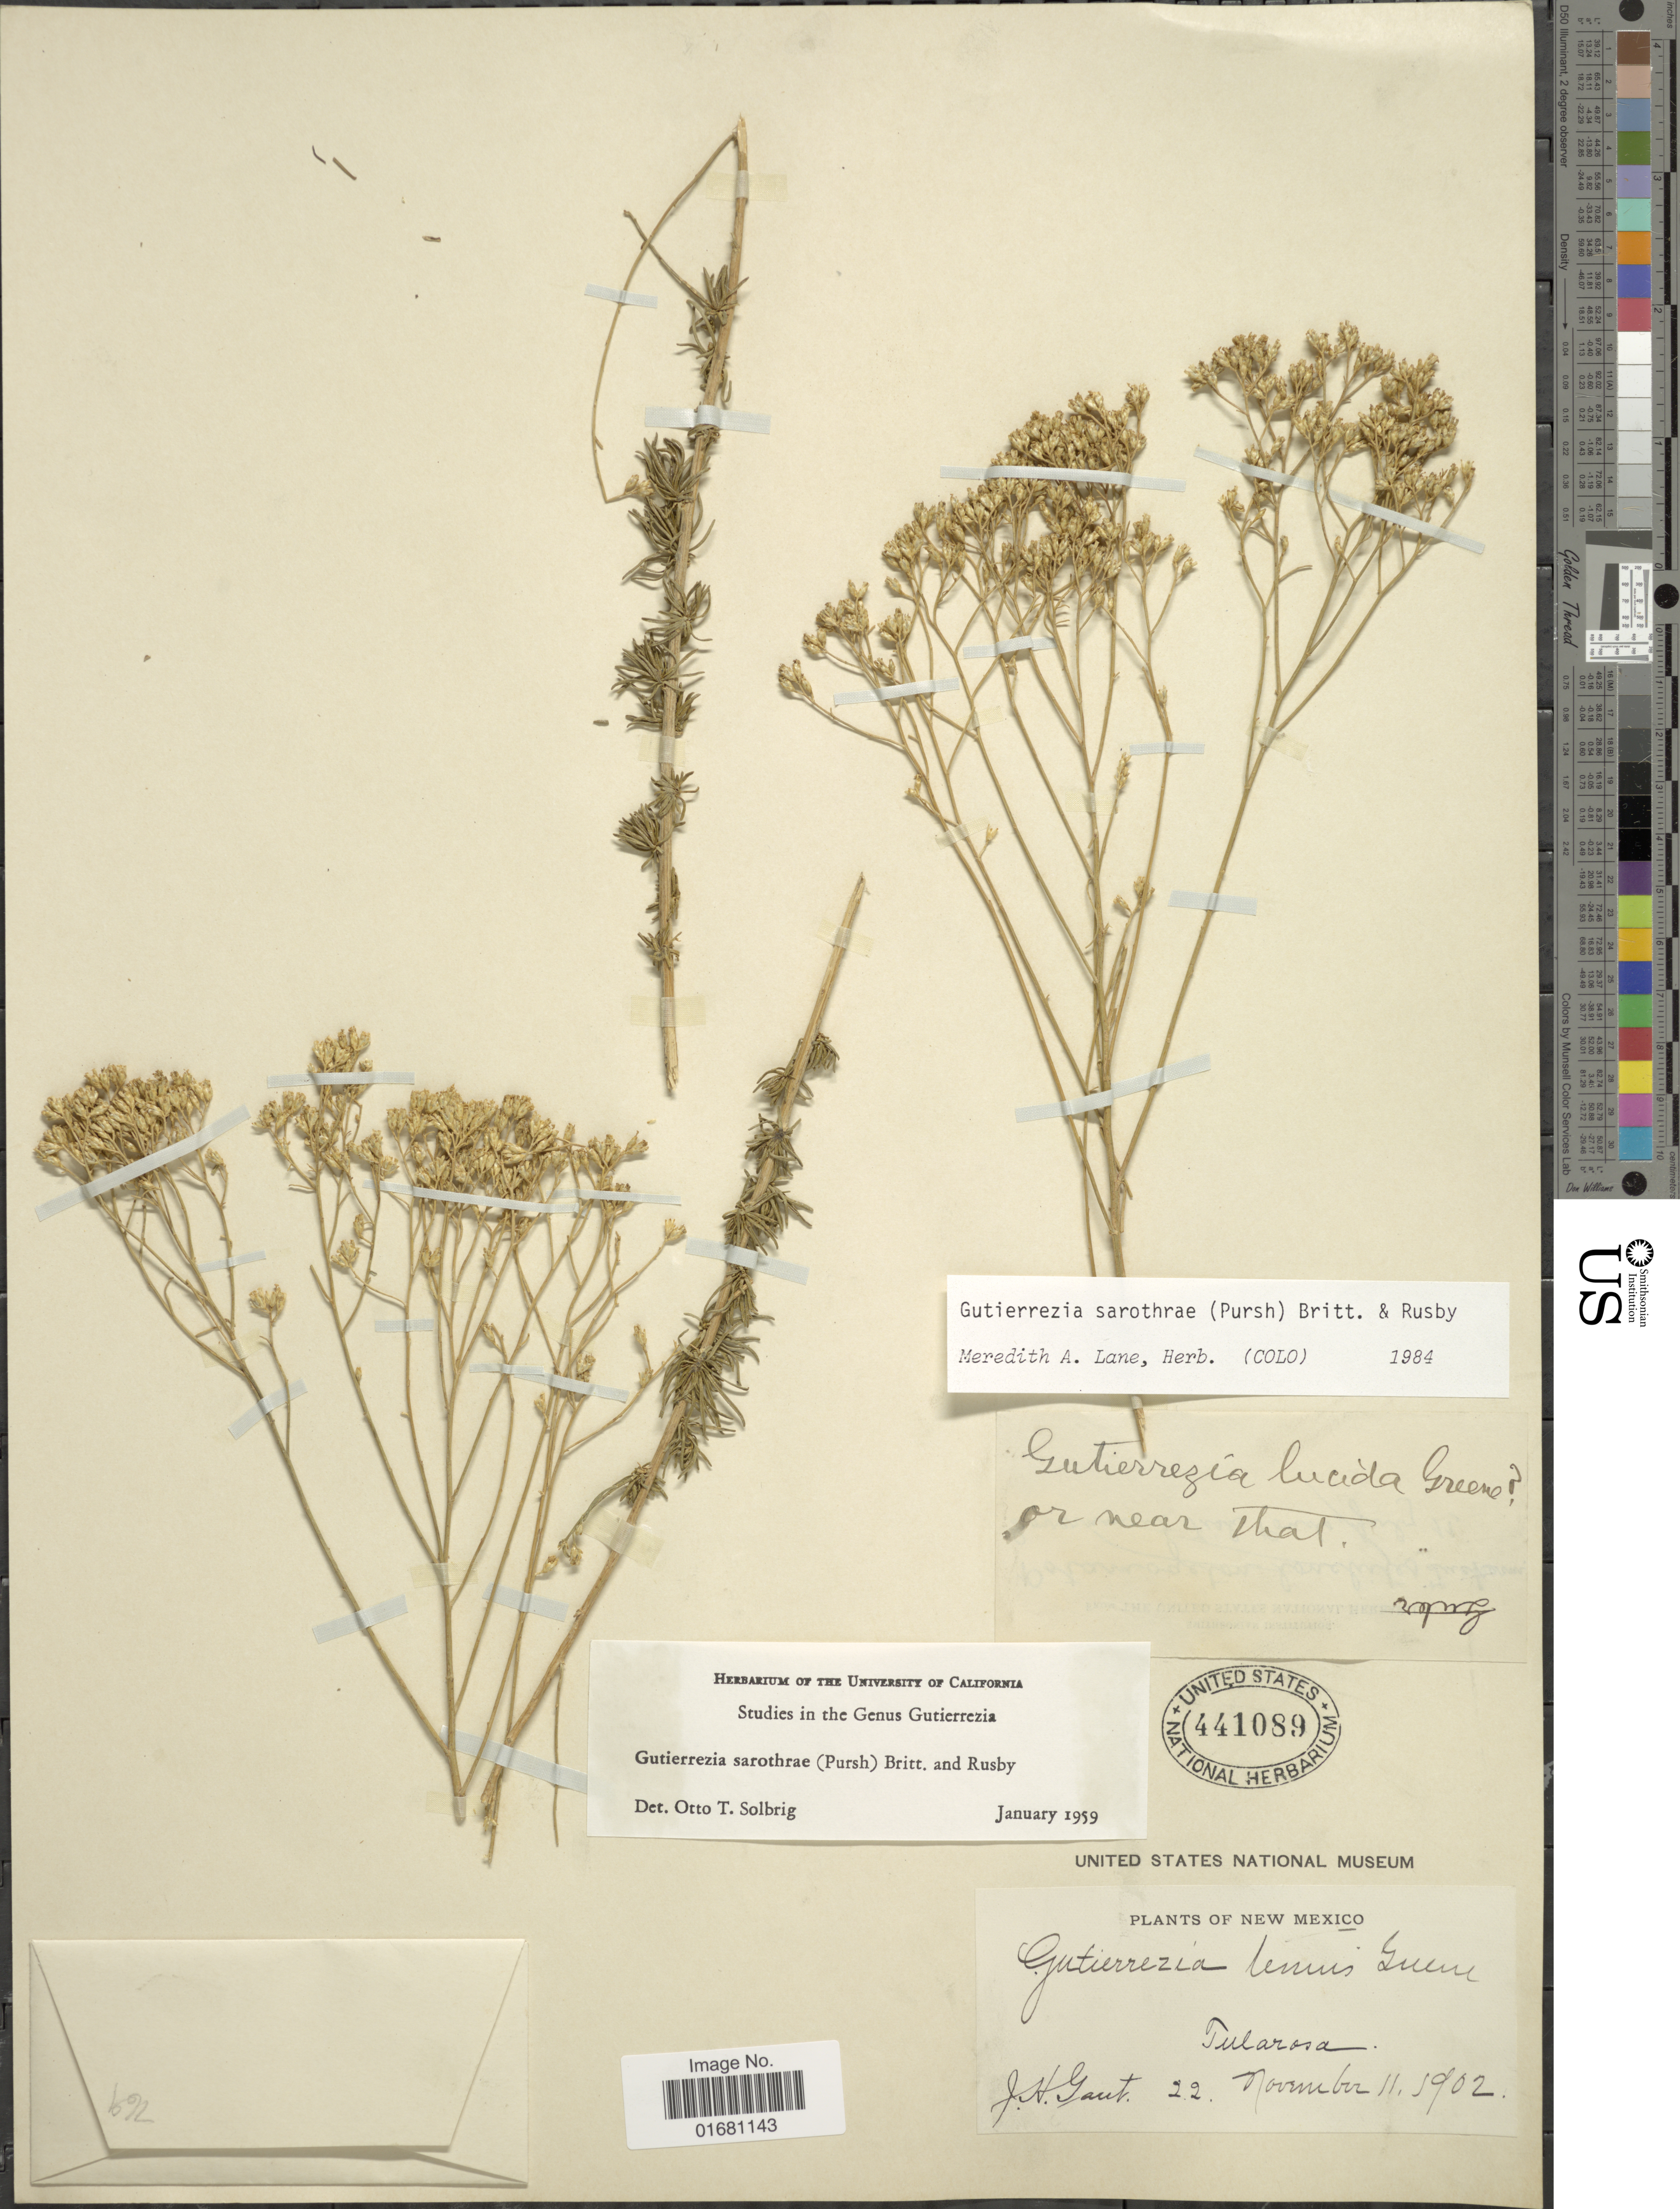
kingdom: Plantae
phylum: Tracheophyta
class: Magnoliopsida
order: Asterales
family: Asteraceae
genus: Gutierrezia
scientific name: Gutierrezia sarothrae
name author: (Pursh) Britton & Rusby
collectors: J. Gaut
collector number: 22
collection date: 1902-11-11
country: United States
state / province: New Mexico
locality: Tularosa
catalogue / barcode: US 441089